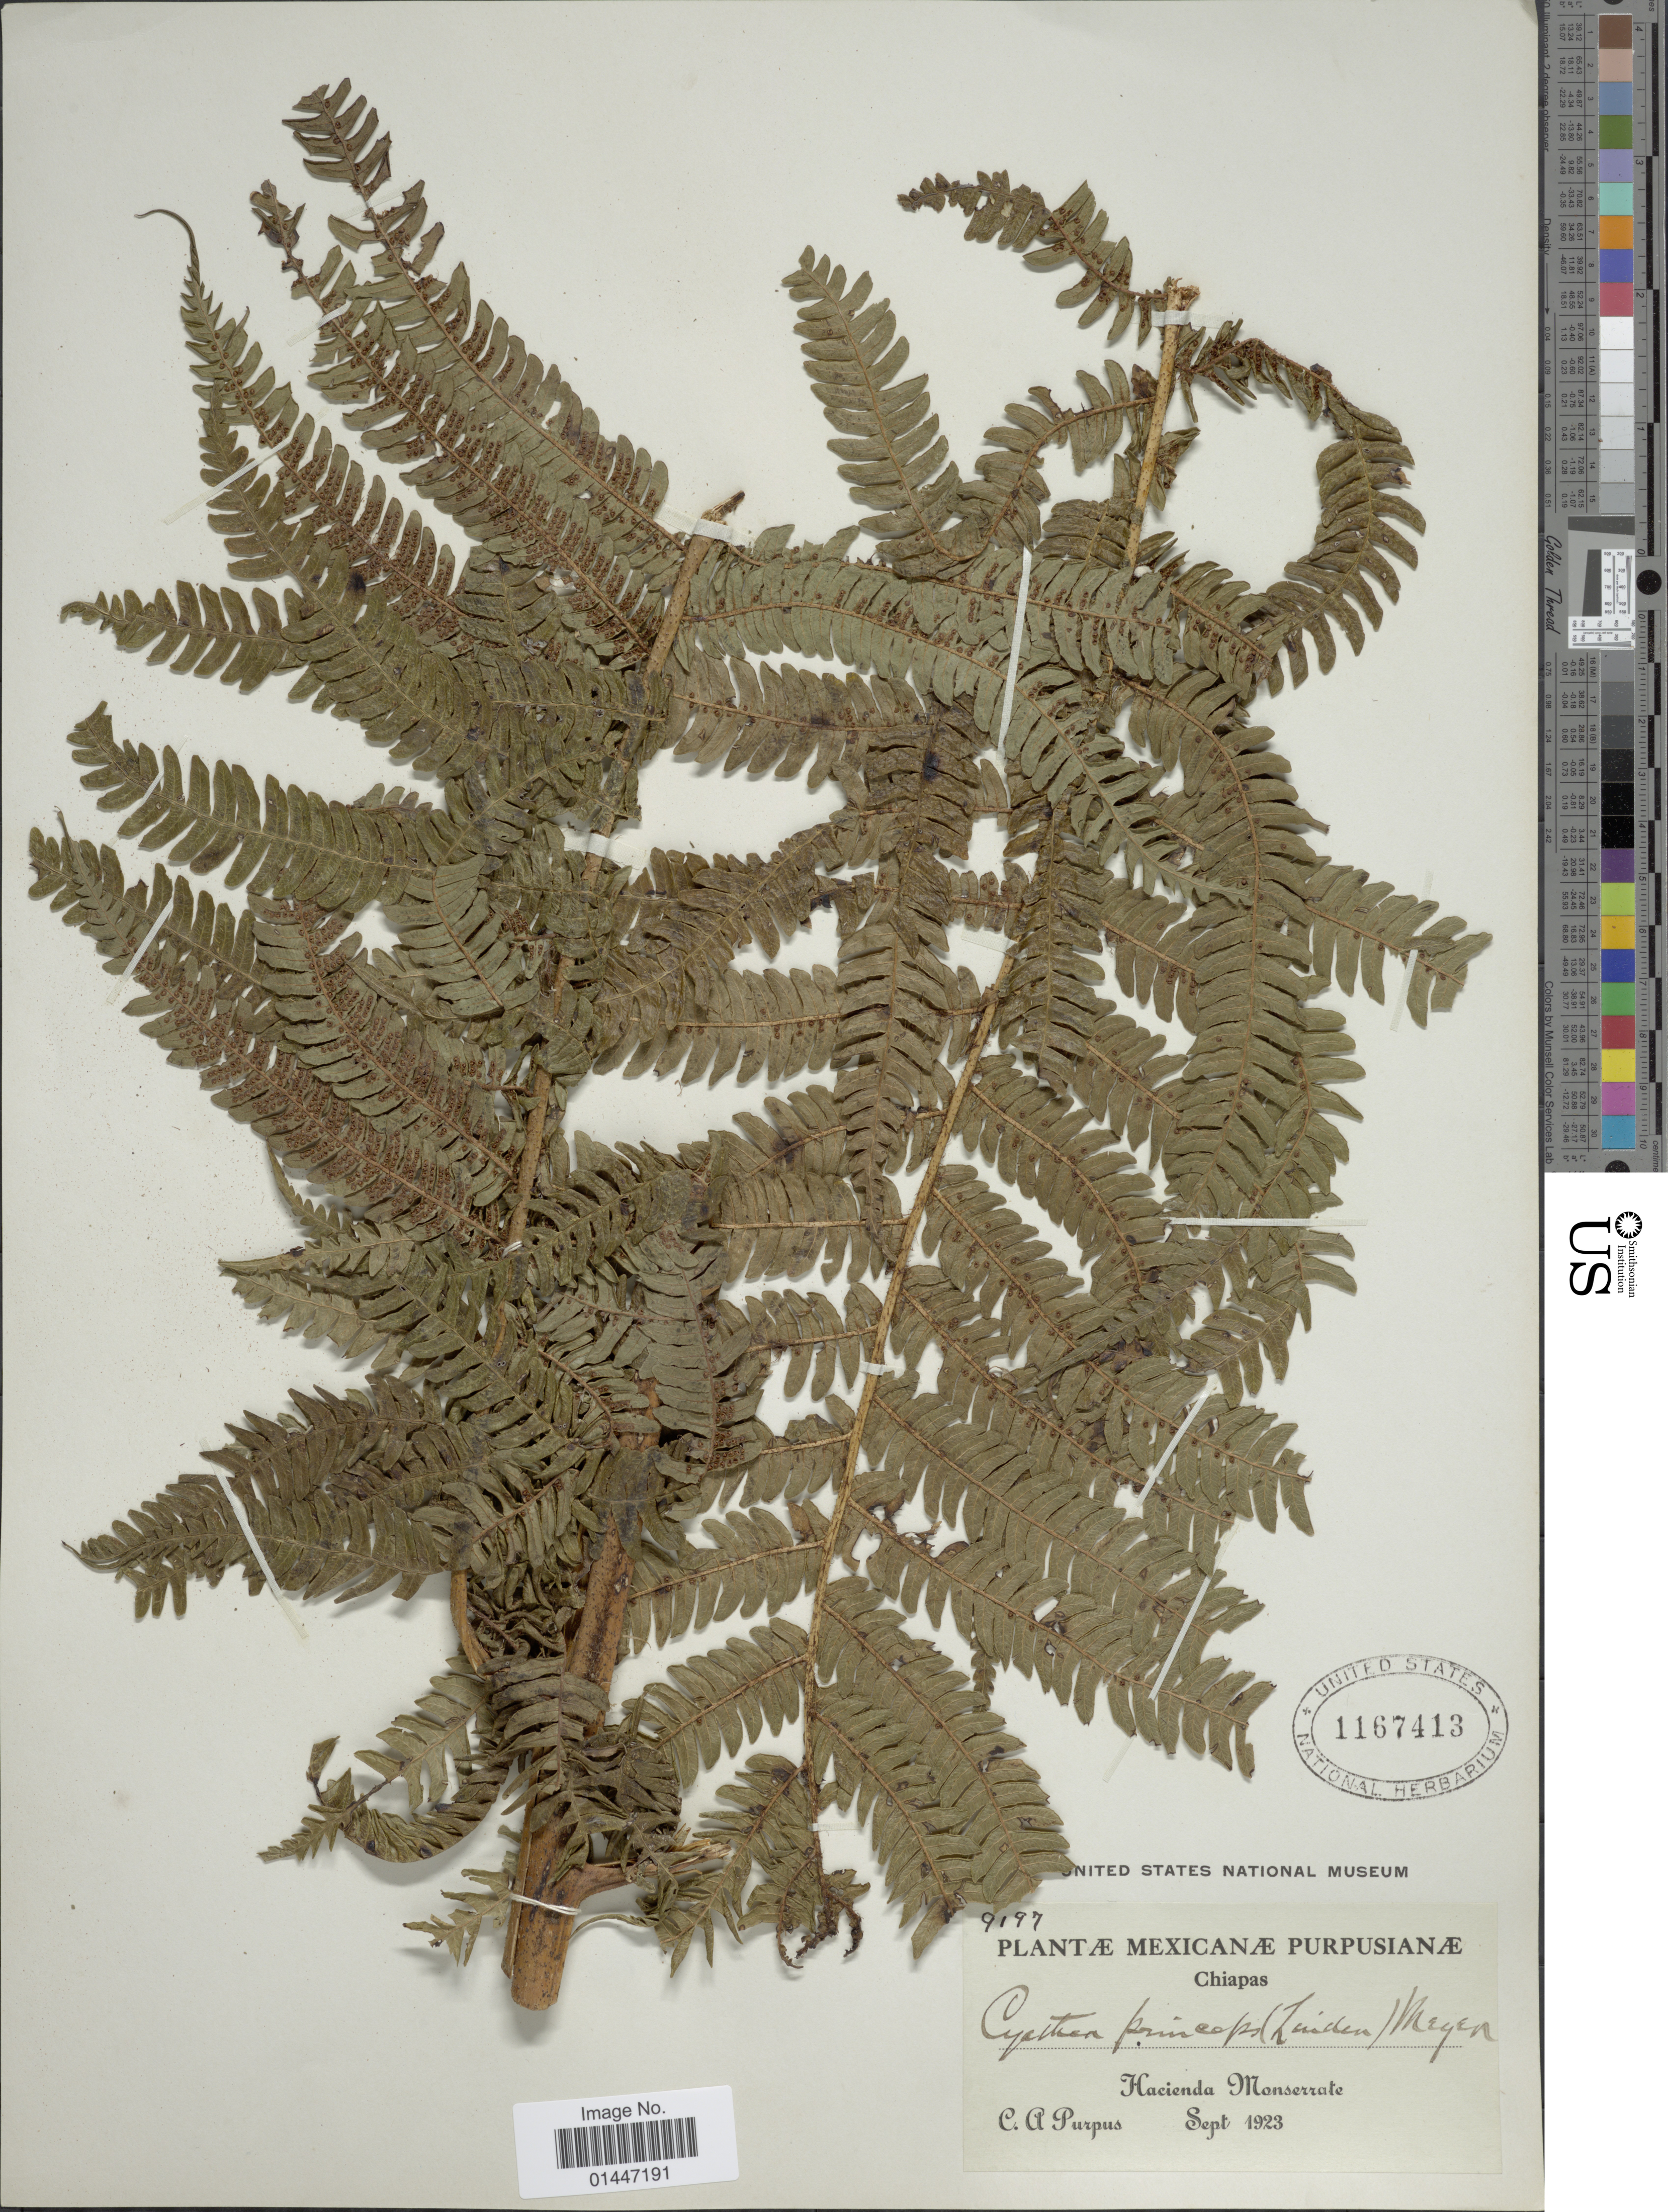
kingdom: Plantae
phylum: Tracheophyta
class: Polypodiopsida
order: Cyatheales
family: Cyatheaceae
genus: Sphaeropteris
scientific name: Sphaeropteris horrida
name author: (Liebm.) R.M. Tryon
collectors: C. A. Purpus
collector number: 9197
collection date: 1923-09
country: Mexico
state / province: Chiapas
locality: Hacienda Monserrate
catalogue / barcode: US 1167413